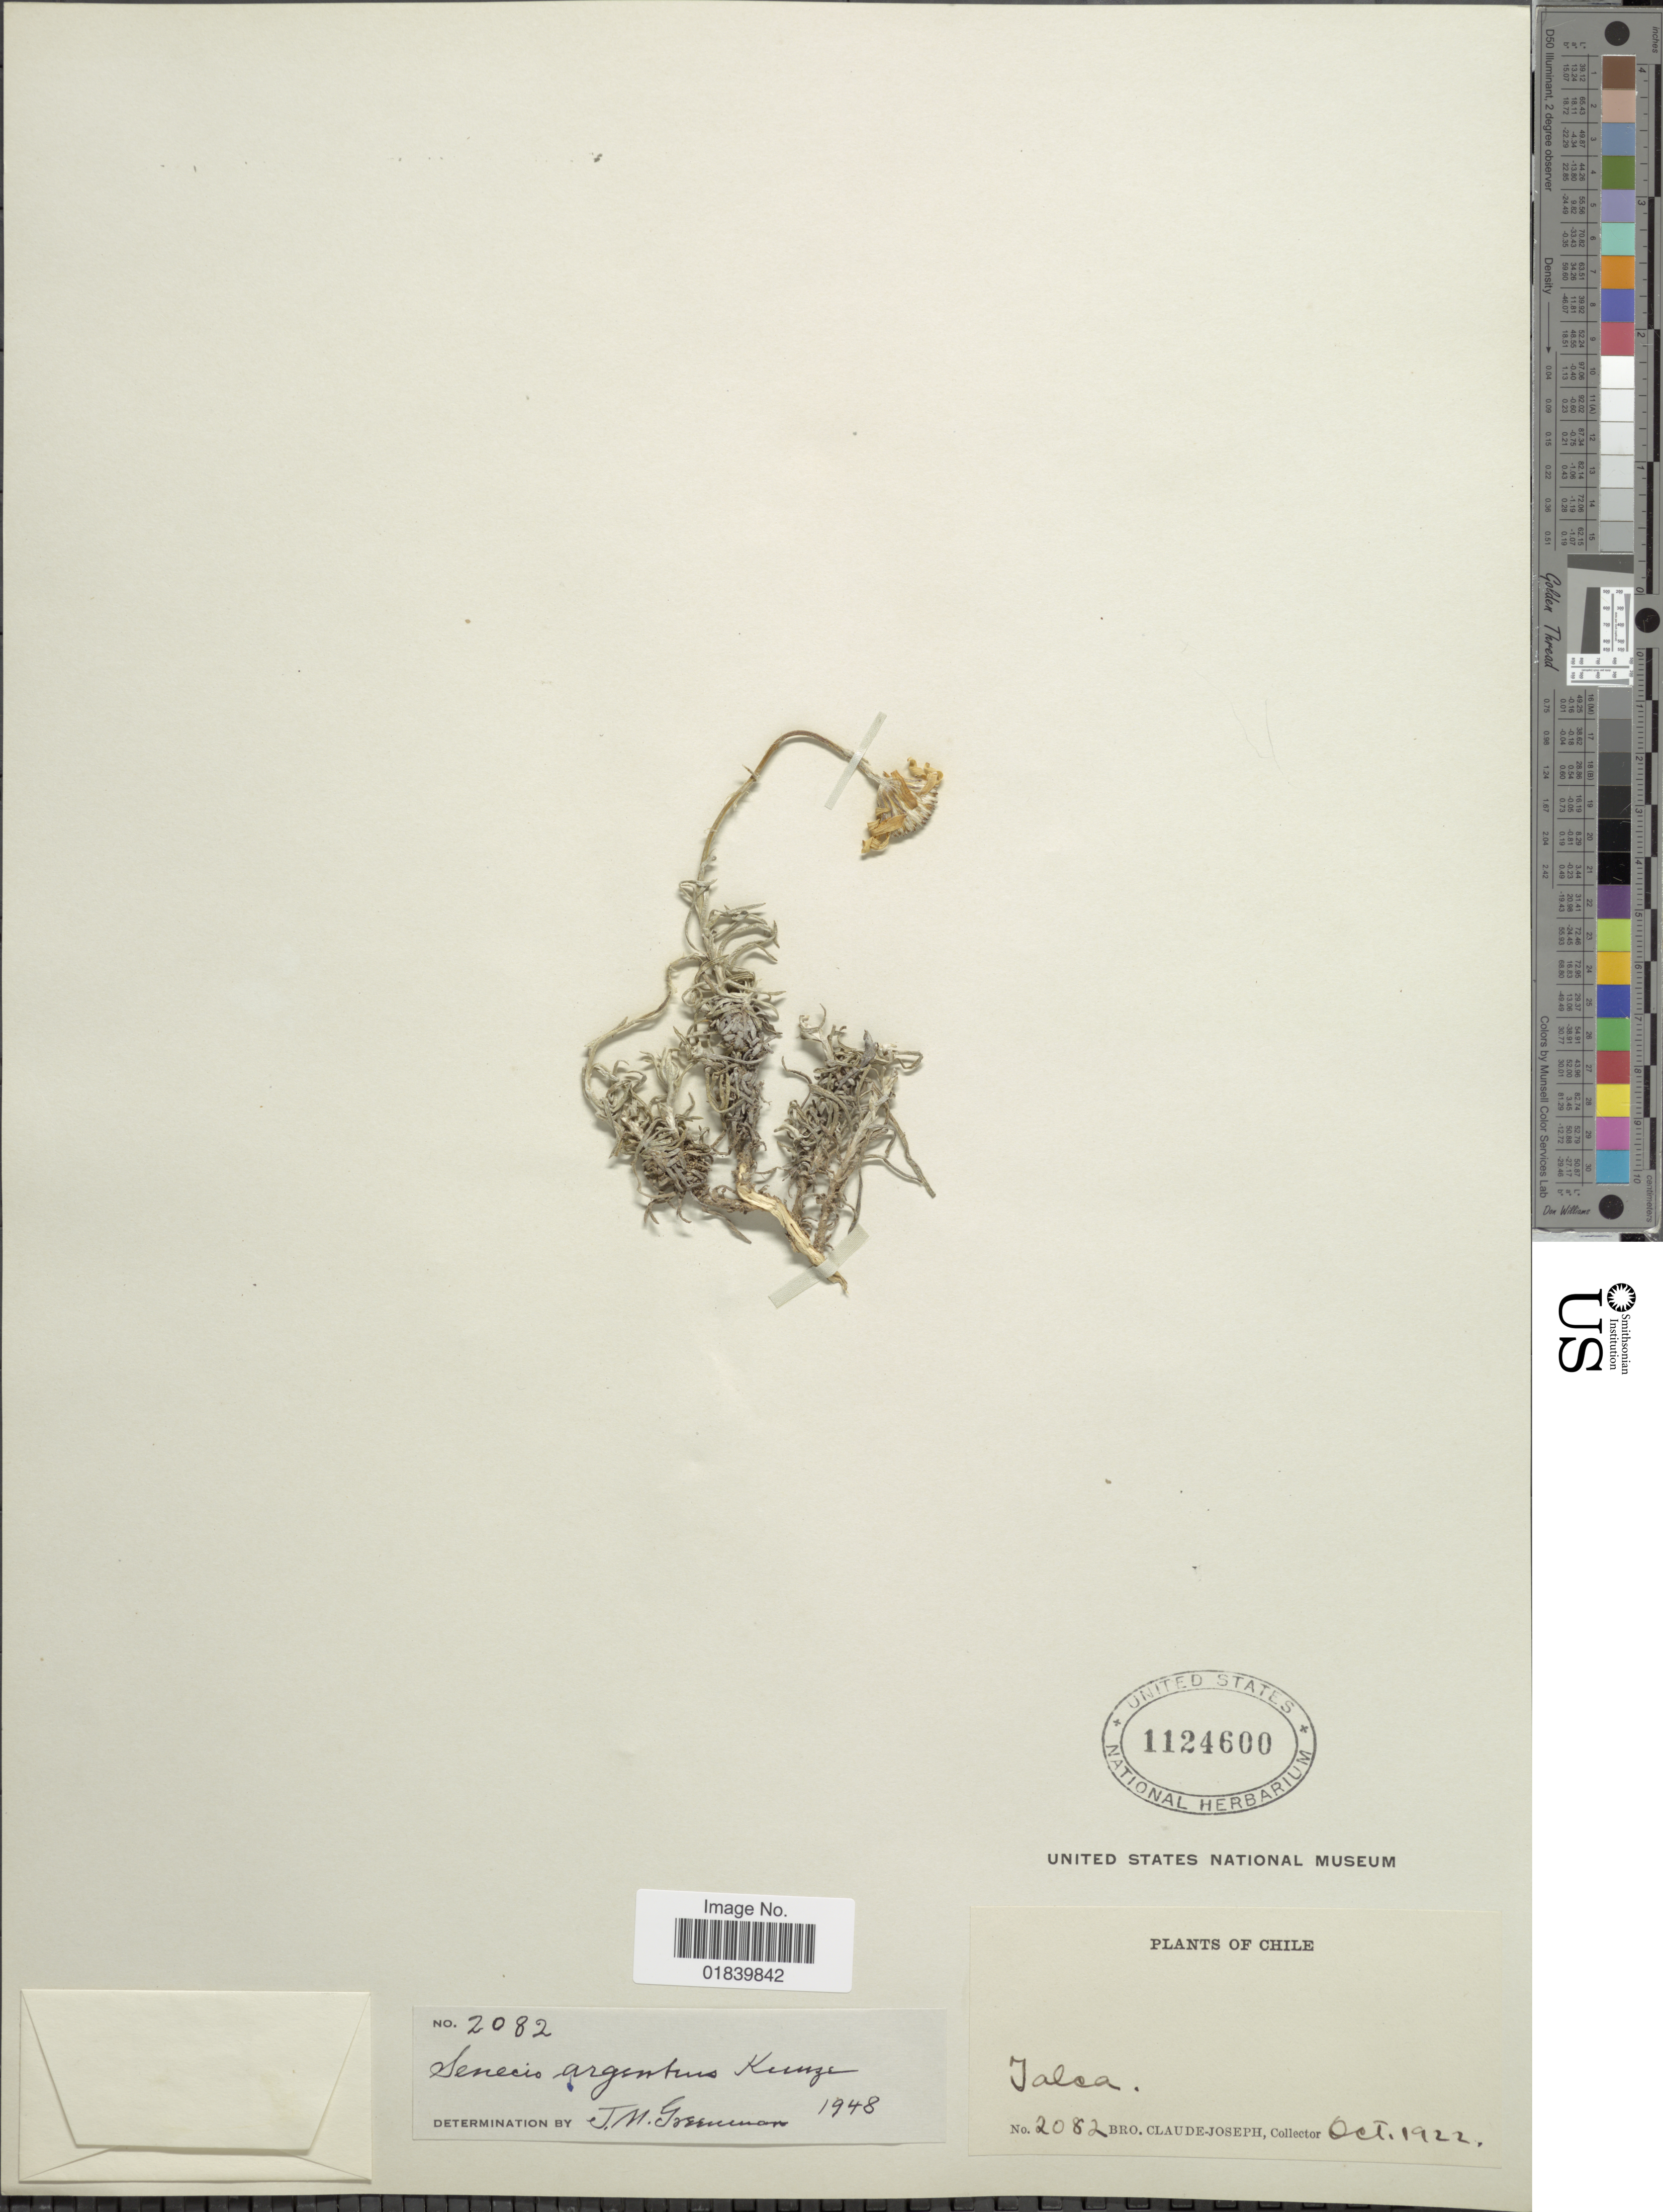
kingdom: Plantae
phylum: Tracheophyta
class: Magnoliopsida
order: Asterales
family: Asteraceae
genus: Senecio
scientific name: Senecio argenteus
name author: Kunze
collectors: Bro. Claude-Joseph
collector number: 2082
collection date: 1922-10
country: Chile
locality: Talca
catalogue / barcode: US 1124600